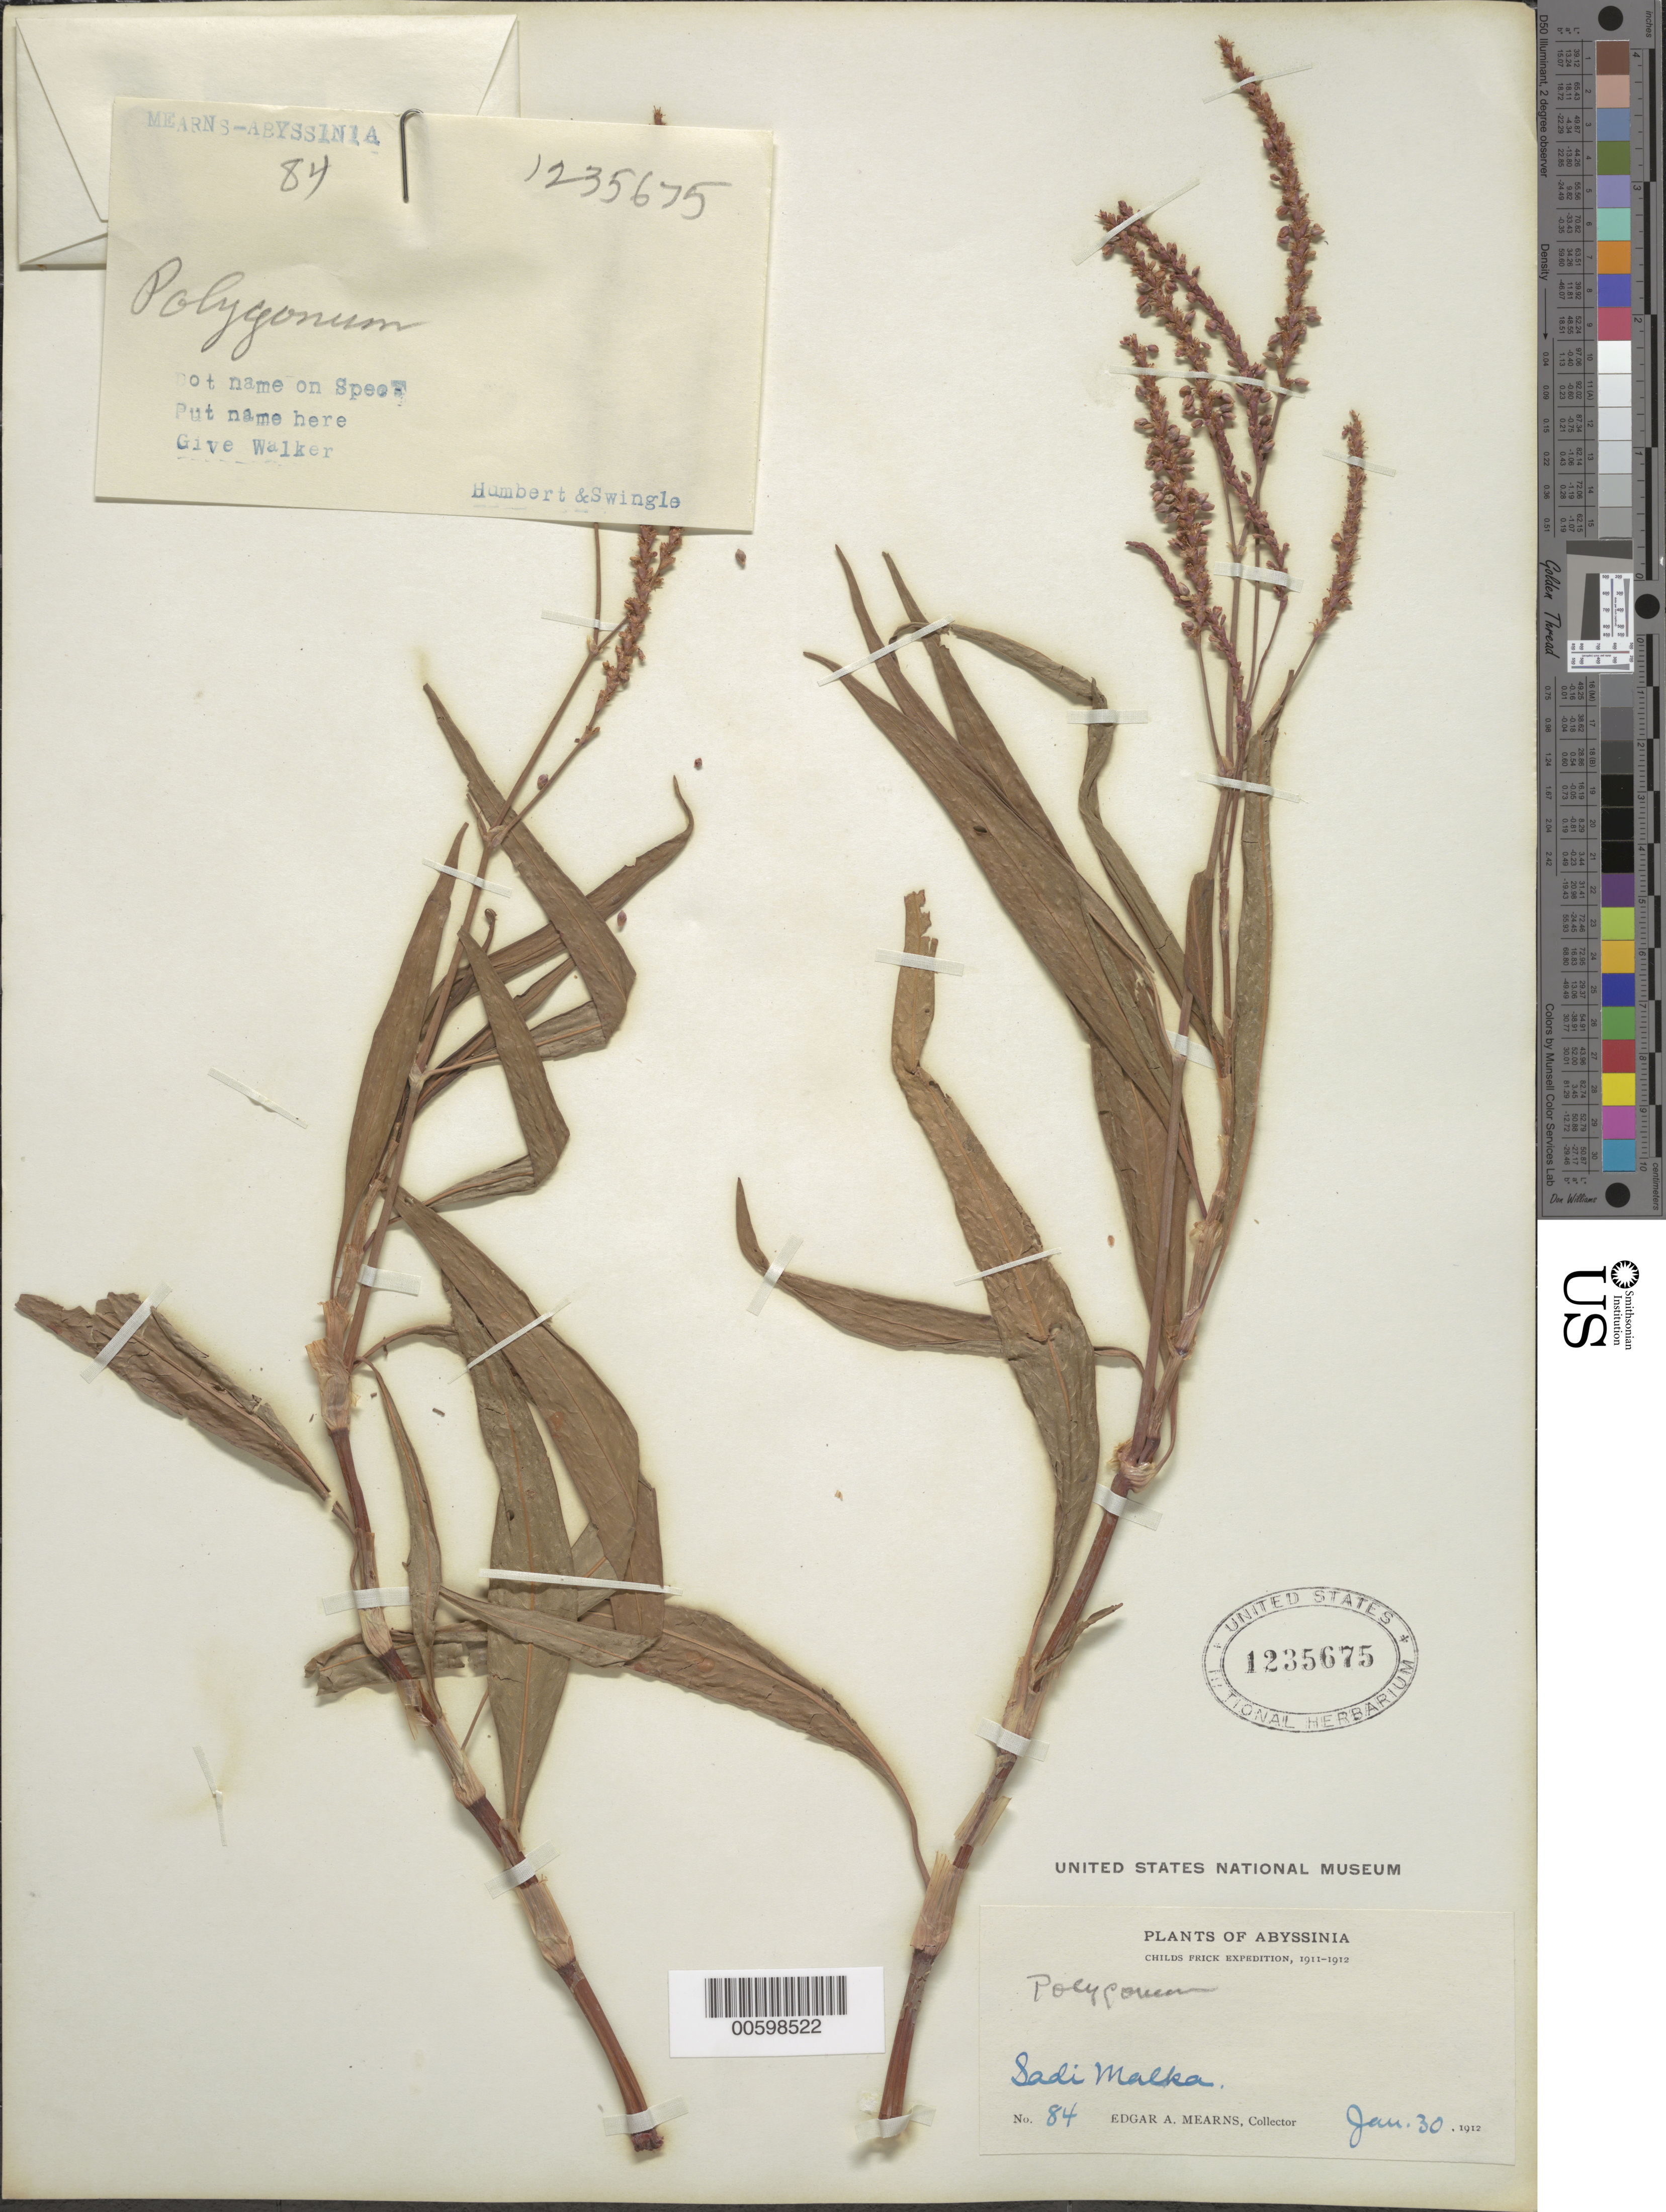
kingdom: Plantae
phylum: Tracheophyta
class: Magnoliopsida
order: Caryophyllales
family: Polygonaceae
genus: Polygonum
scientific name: Polygonum sp.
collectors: E. A. Mearns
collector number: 84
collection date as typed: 30 Jan 1912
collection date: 1912-01-30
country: Eritrea / Ethiopia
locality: Sadi Malka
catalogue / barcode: US 1235675